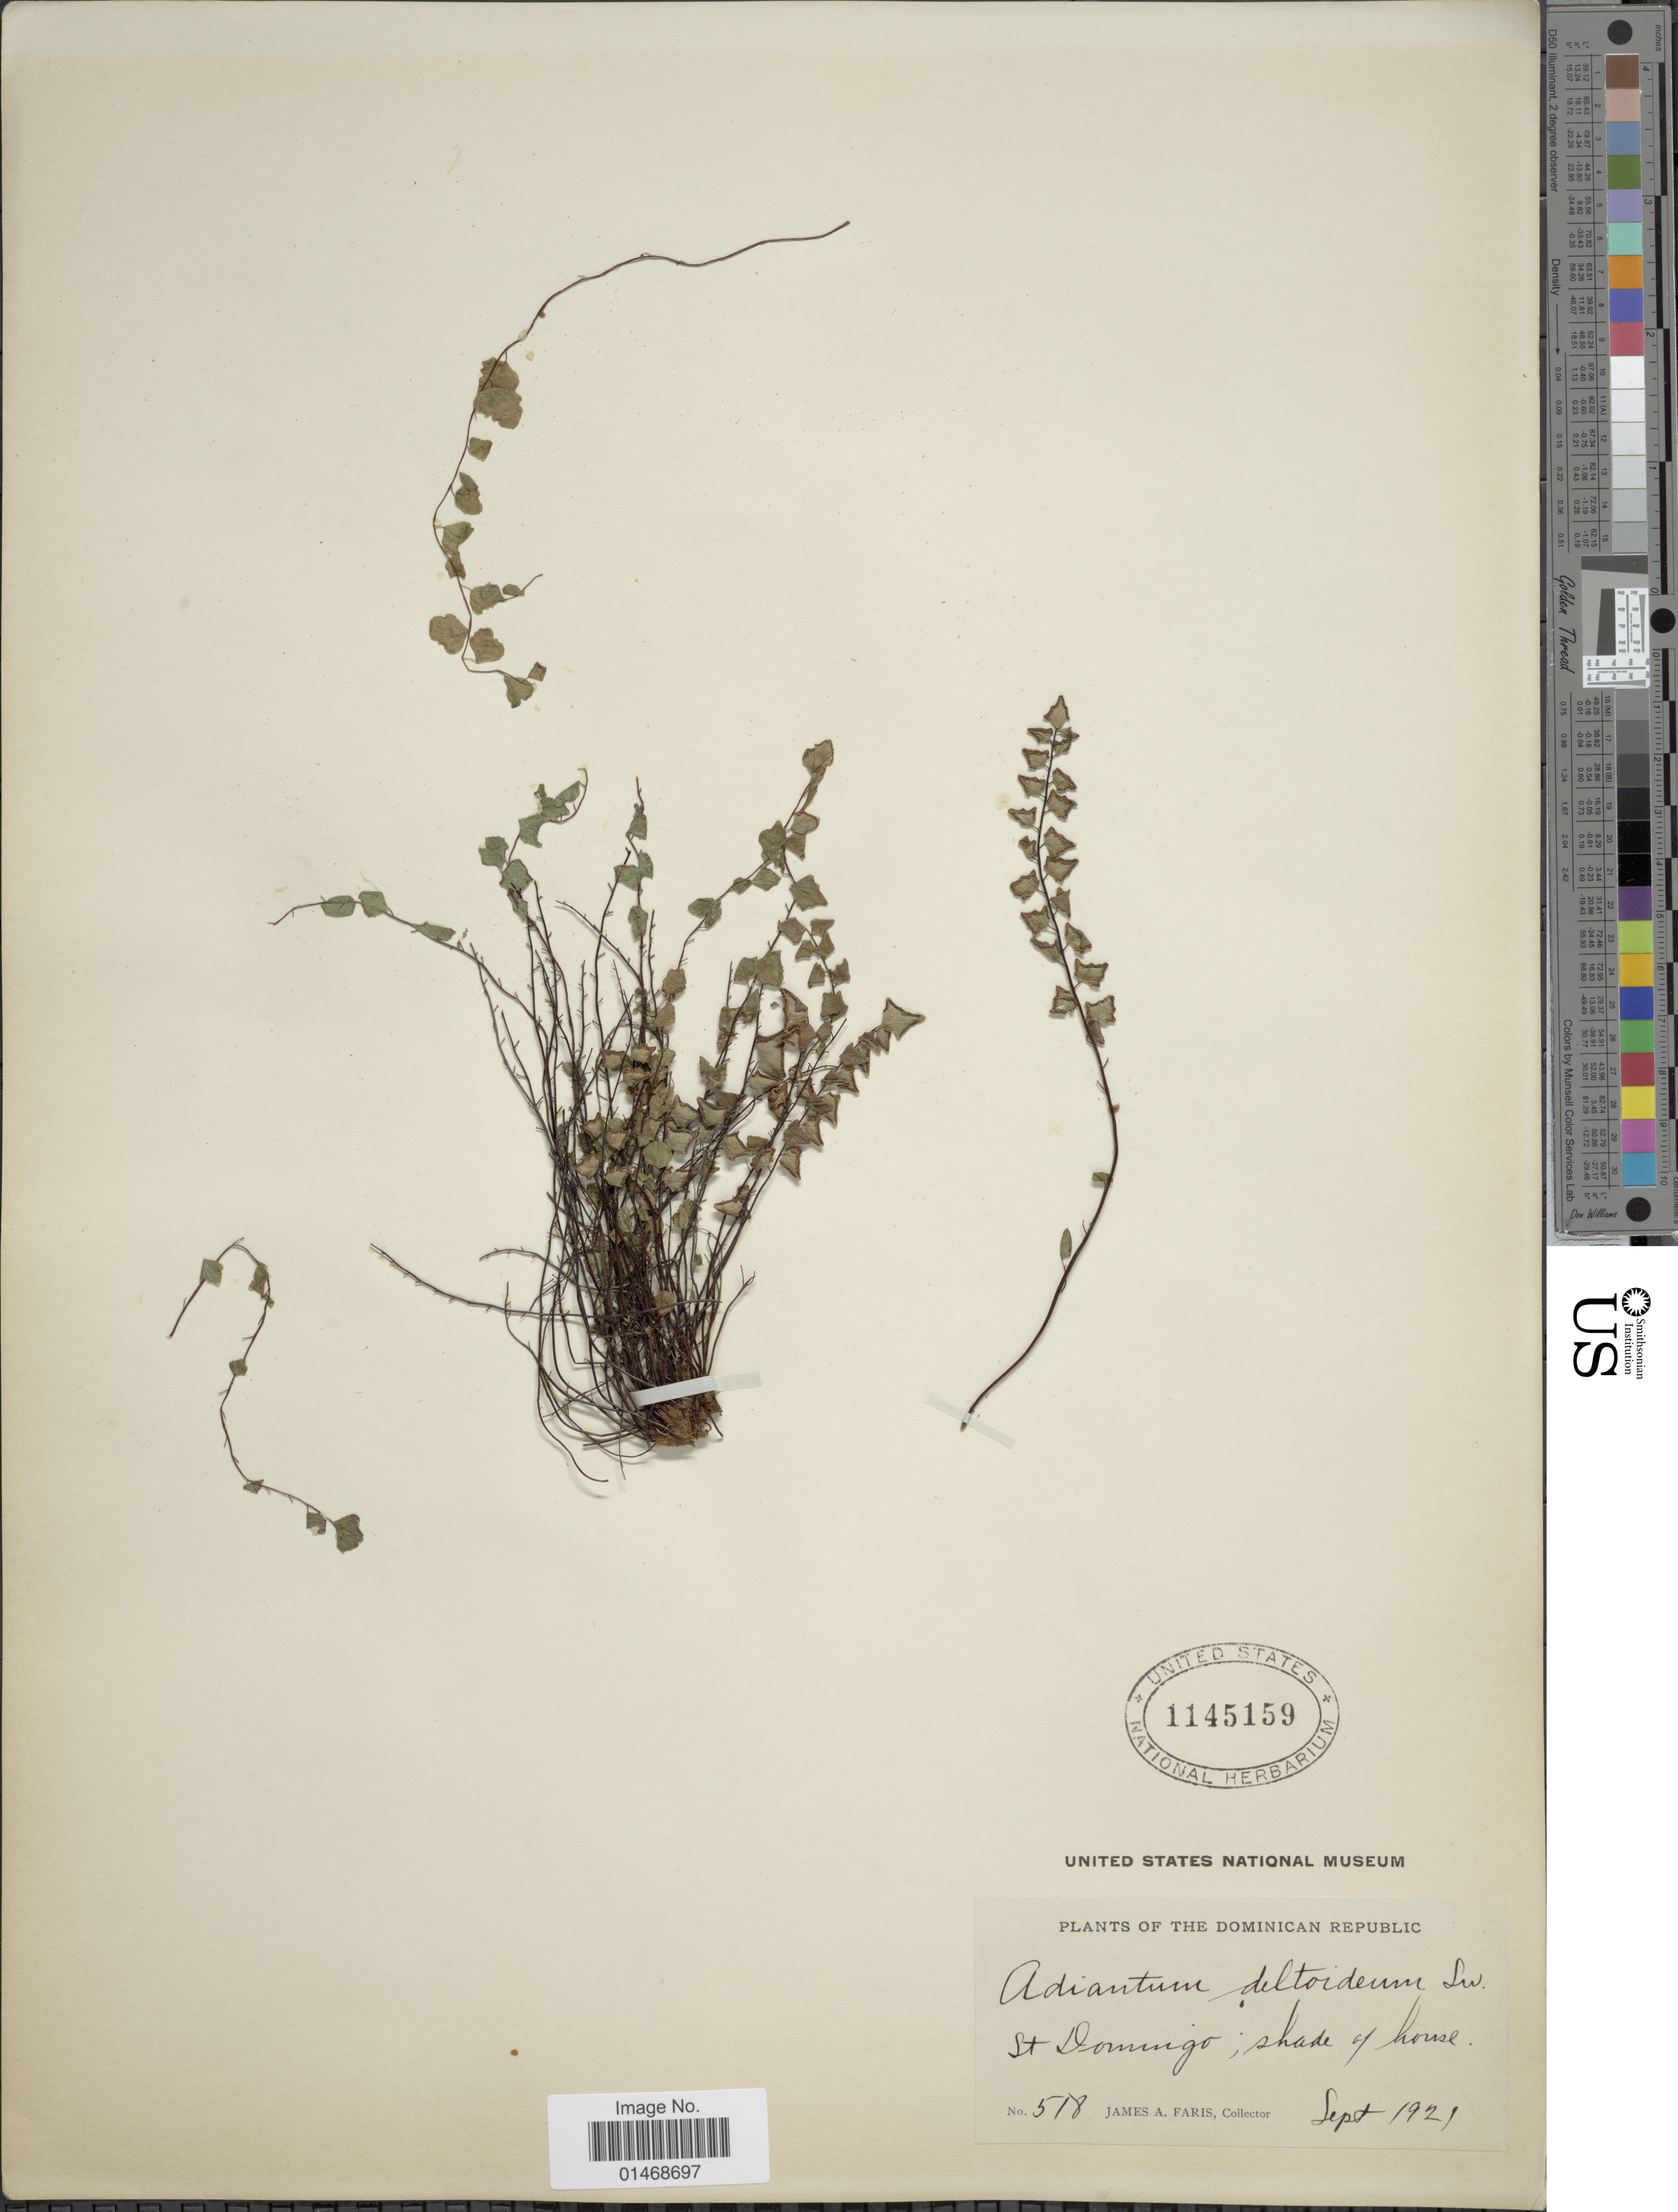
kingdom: Plantae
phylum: Tracheophyta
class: Polypodiopsida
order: Polypodiales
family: Pteridaceae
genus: Adiantum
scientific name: Adiantum deltoideum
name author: Sw.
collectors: J. Faris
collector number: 518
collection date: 1921-09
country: Dominican Republic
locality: St Domingo; shade of house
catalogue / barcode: US 1145159